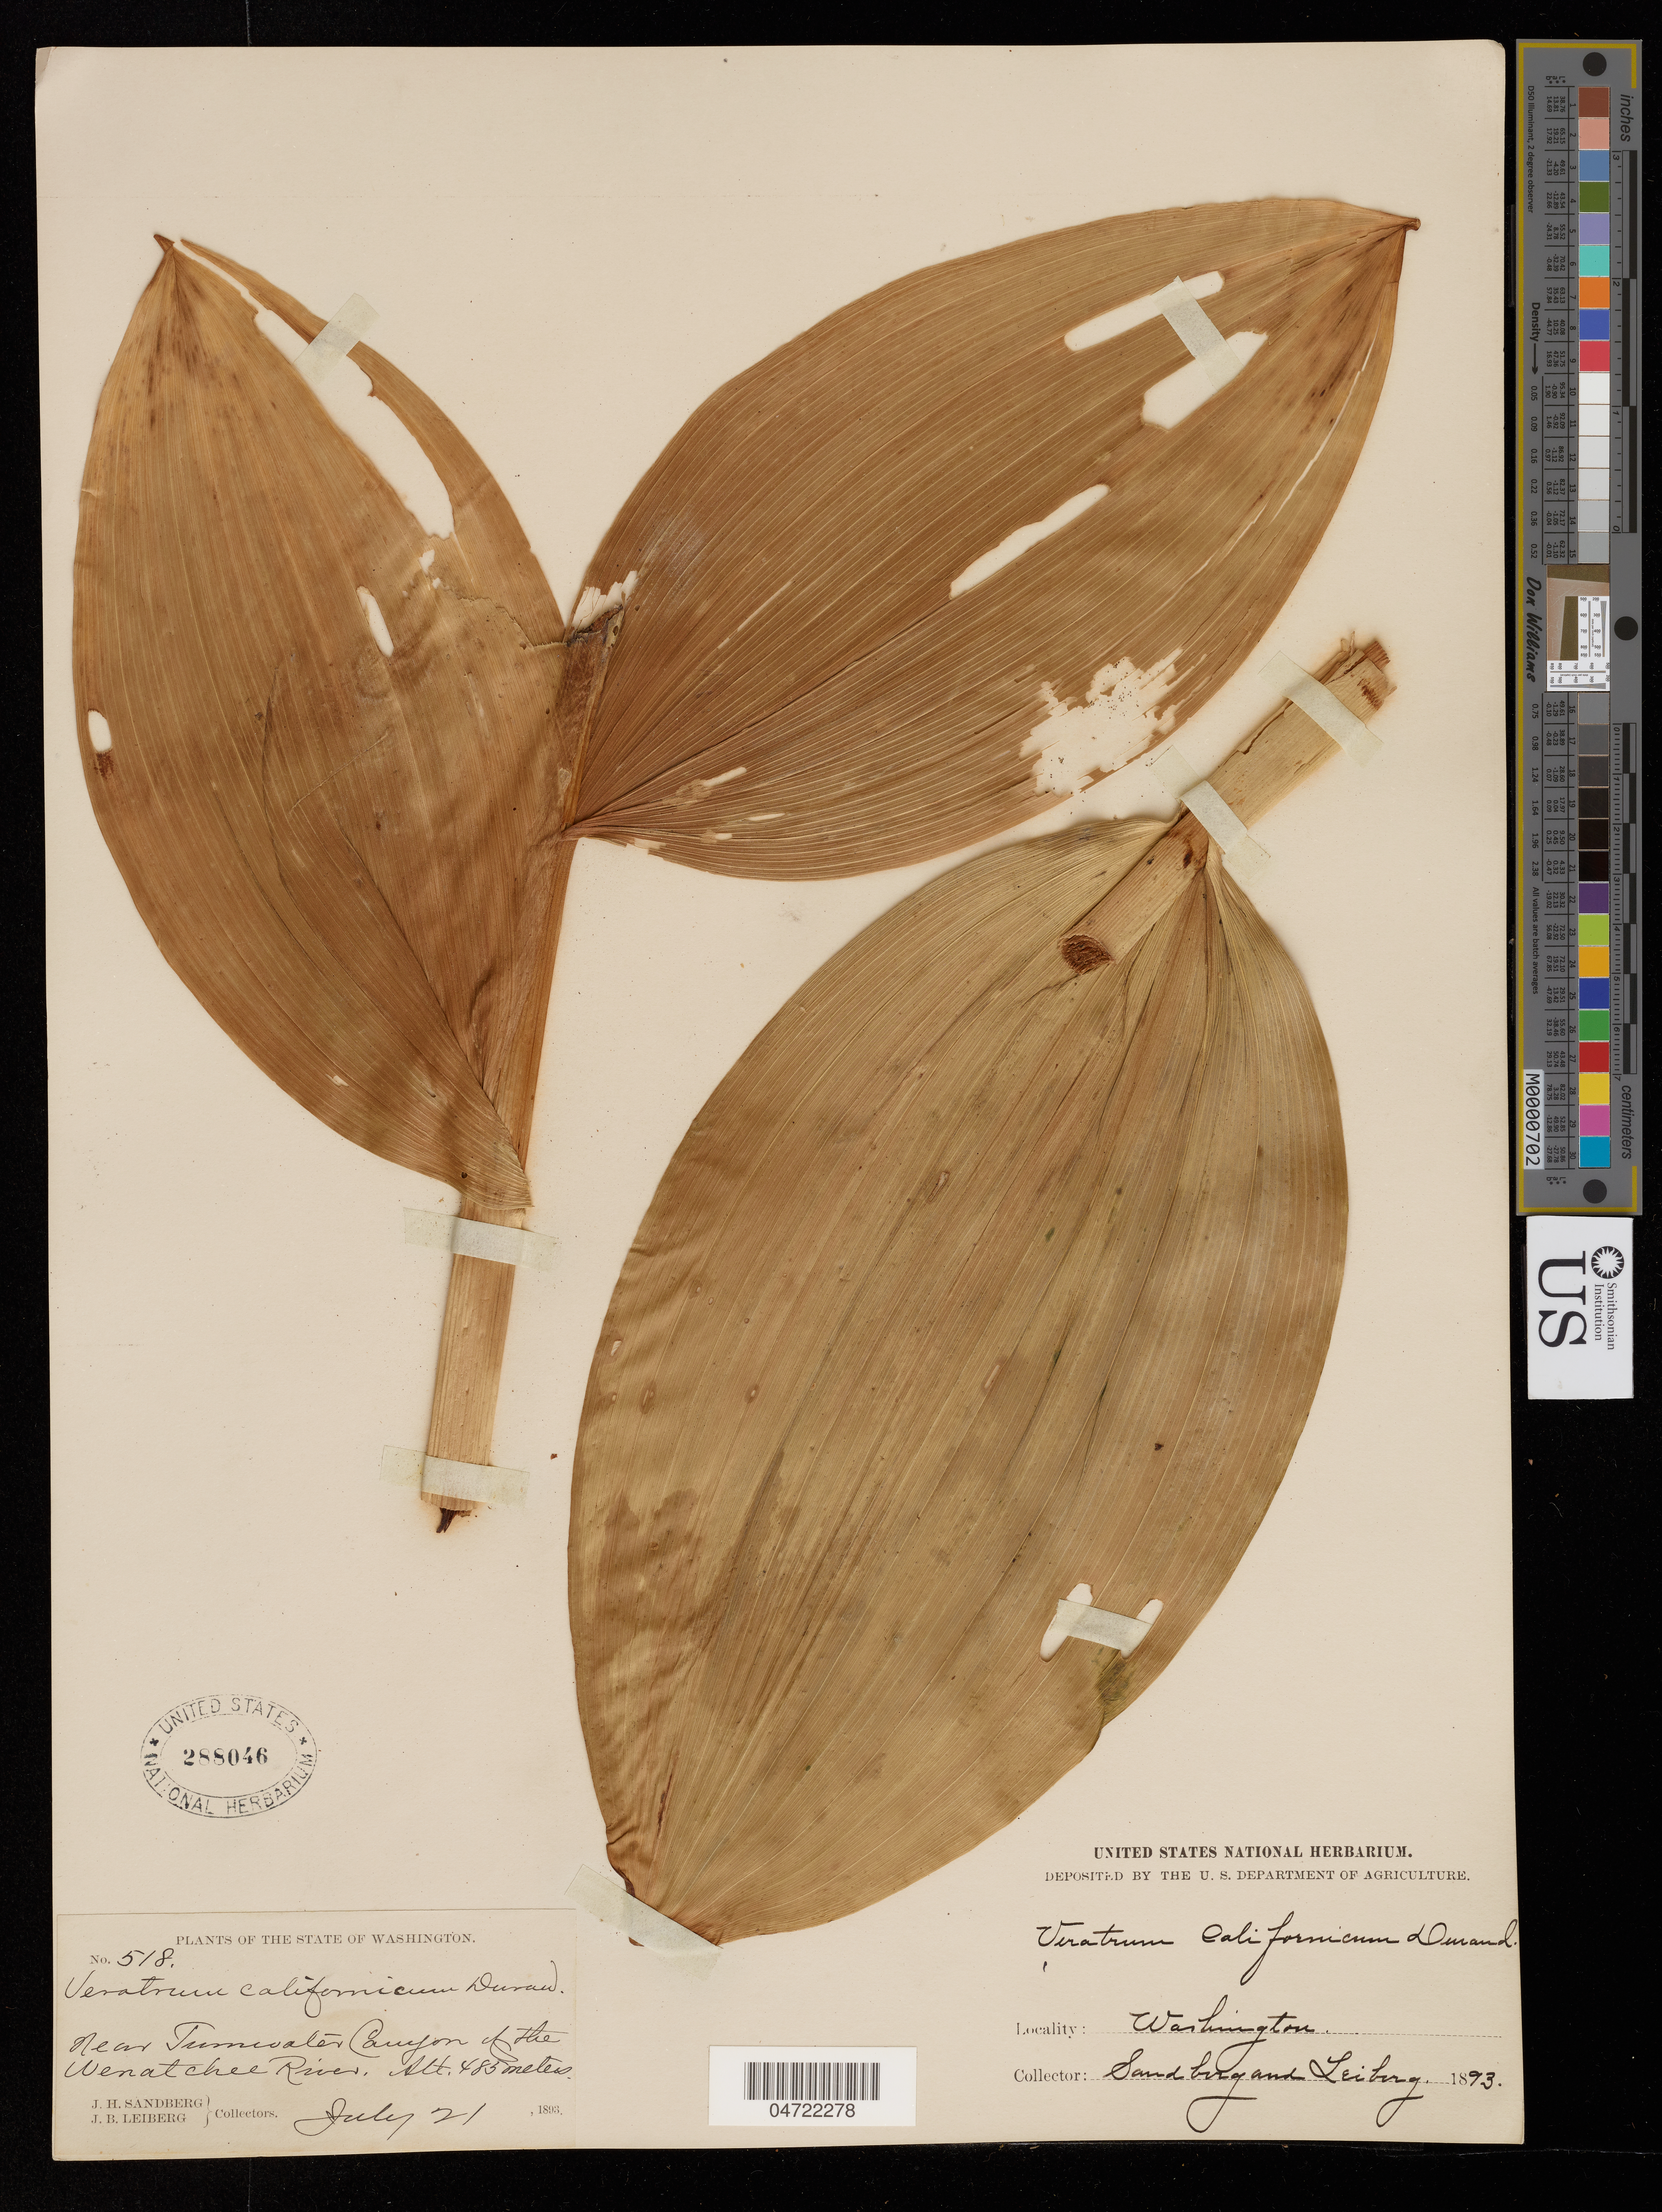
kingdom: Plantae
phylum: Tracheophyta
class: Liliopsida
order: Liliales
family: Melanthiaceae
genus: Veratrum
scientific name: Veratrum californicum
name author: Durand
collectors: J. H. Sandberg & J. B. Leiberg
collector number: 518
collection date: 1893-07-21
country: United States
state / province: Washington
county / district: Chelan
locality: Tumwater Canyon of the Wenatchee River.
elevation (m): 490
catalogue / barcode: US 288046